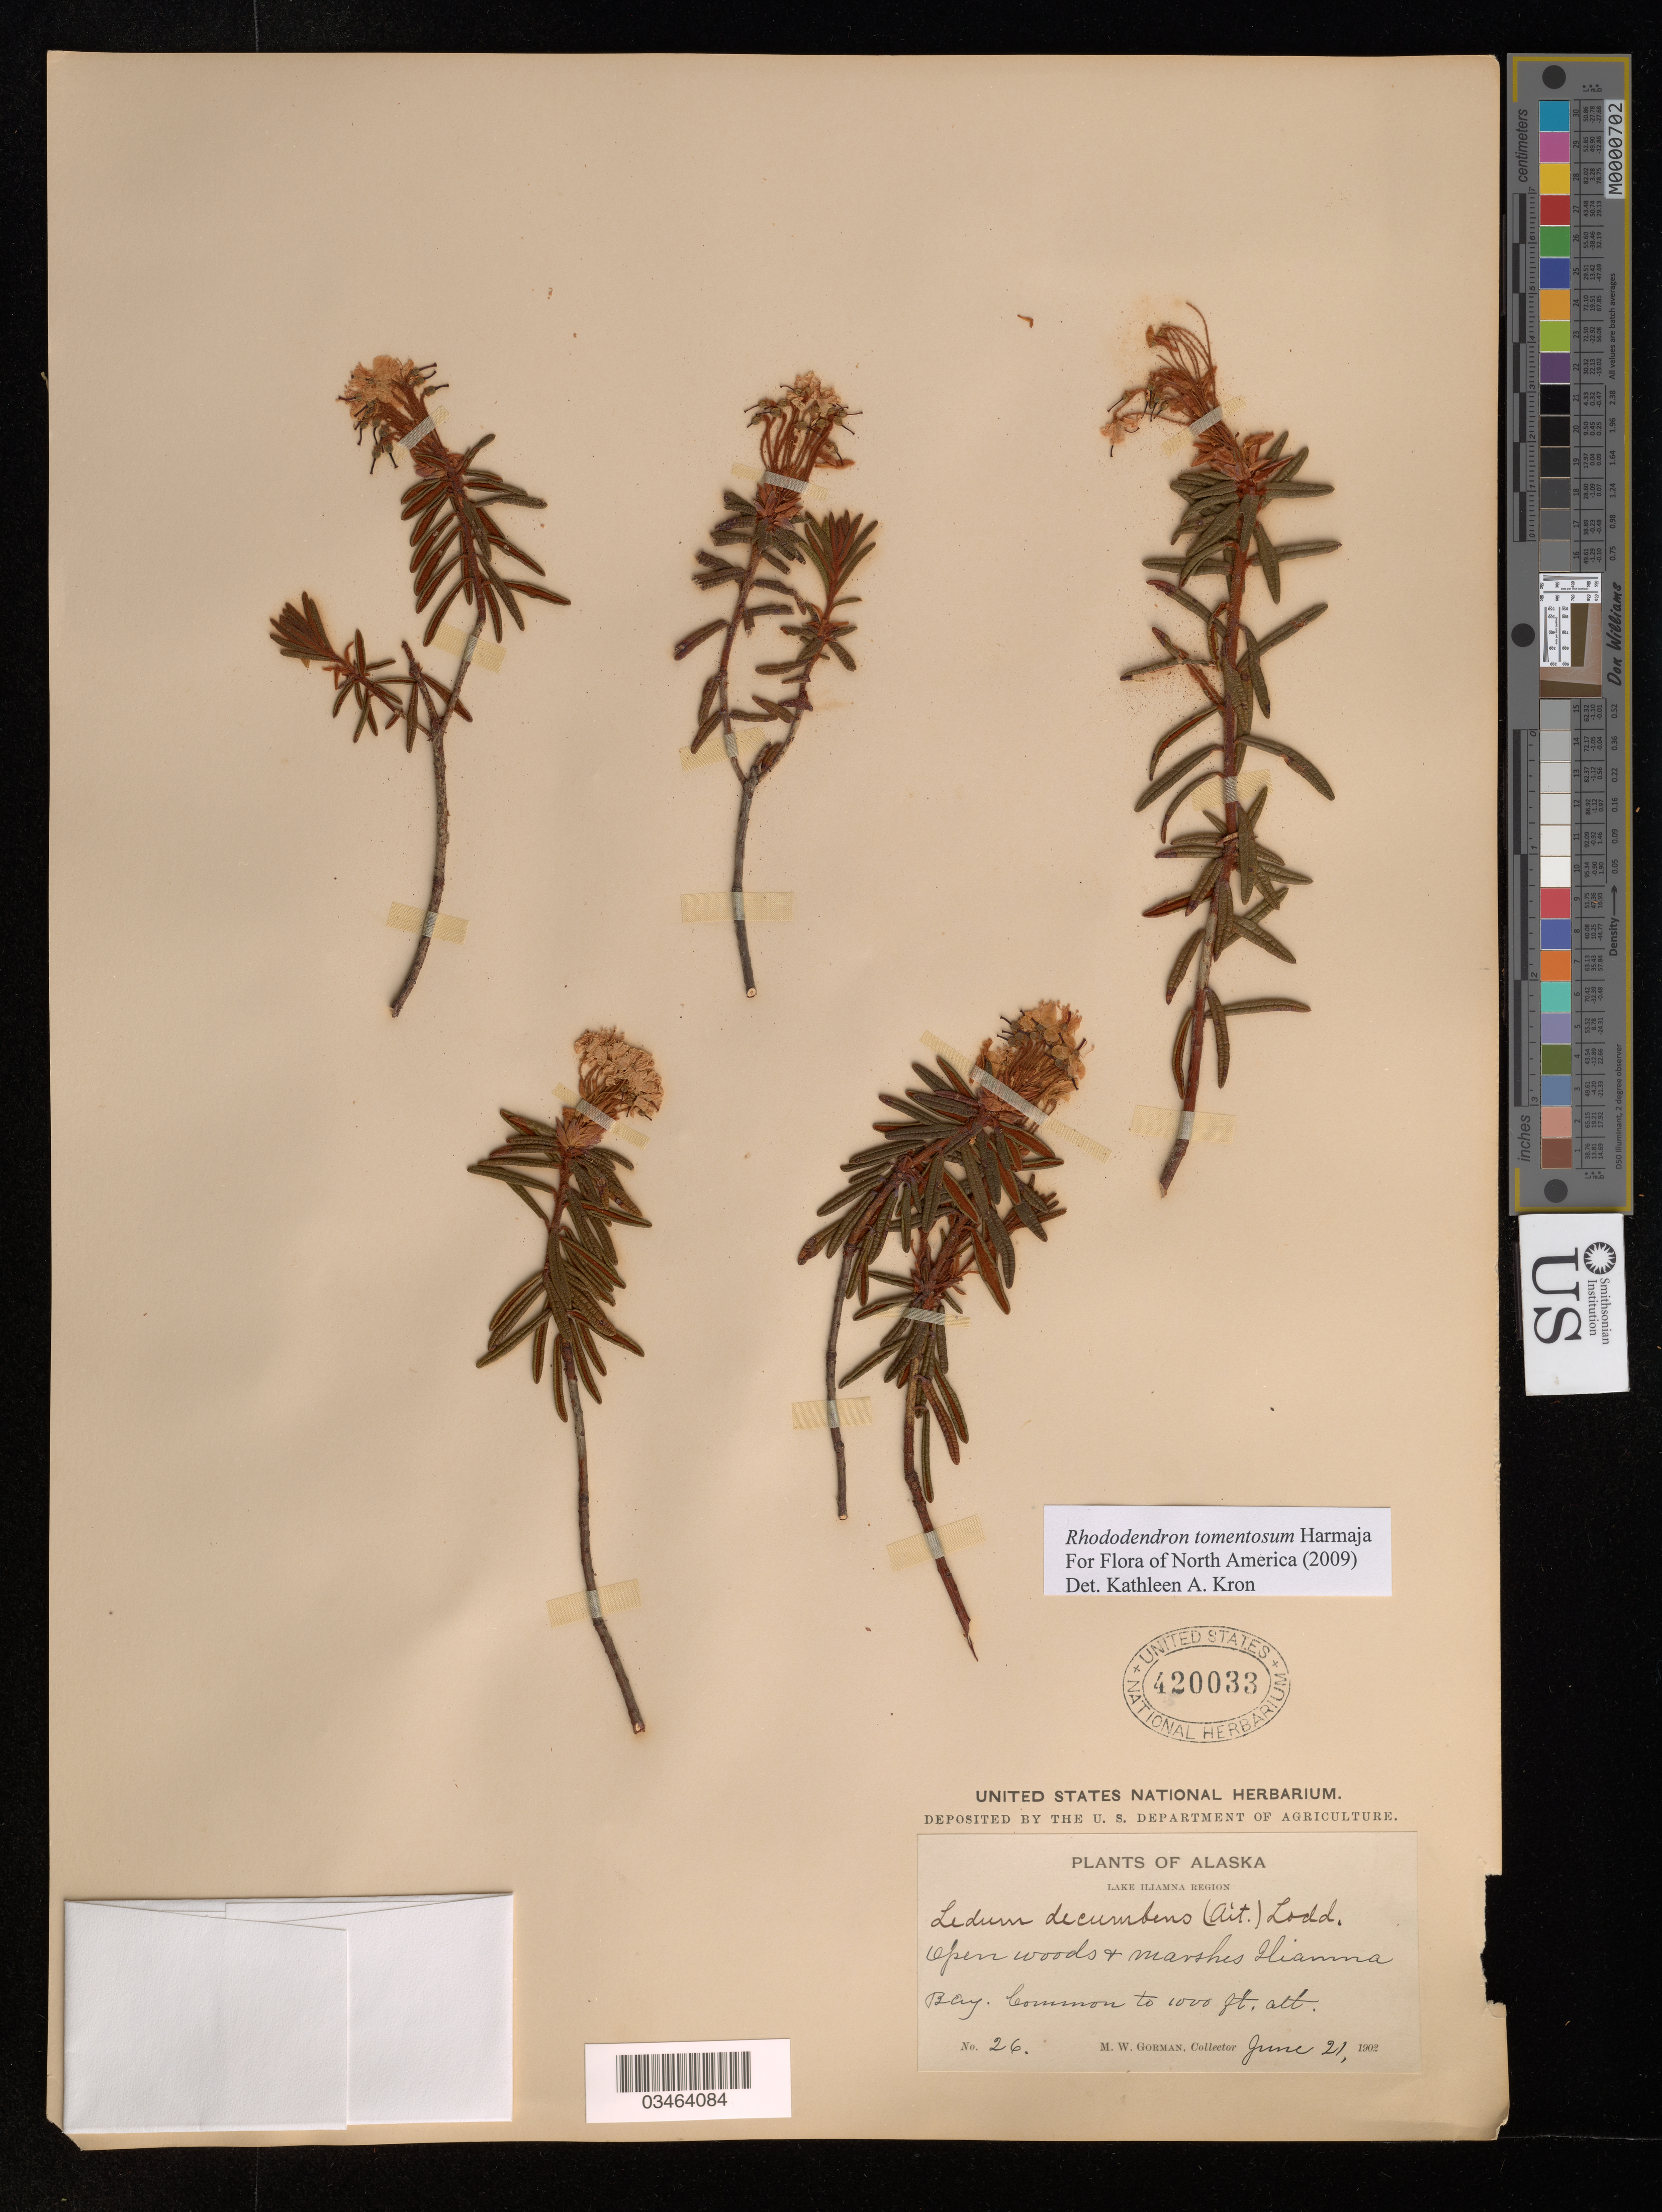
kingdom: Plantae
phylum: Tracheophyta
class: Magnoliopsida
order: Ericales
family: Ericaceae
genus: Rhododendron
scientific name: Rhododendron tomentosum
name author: Harmaja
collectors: M. W. Gorman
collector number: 26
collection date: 1902-06-21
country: United States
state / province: Alaska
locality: Lake Iliamna Region. Open woods & marshes Iliamna Bay.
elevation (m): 305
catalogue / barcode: US 420033